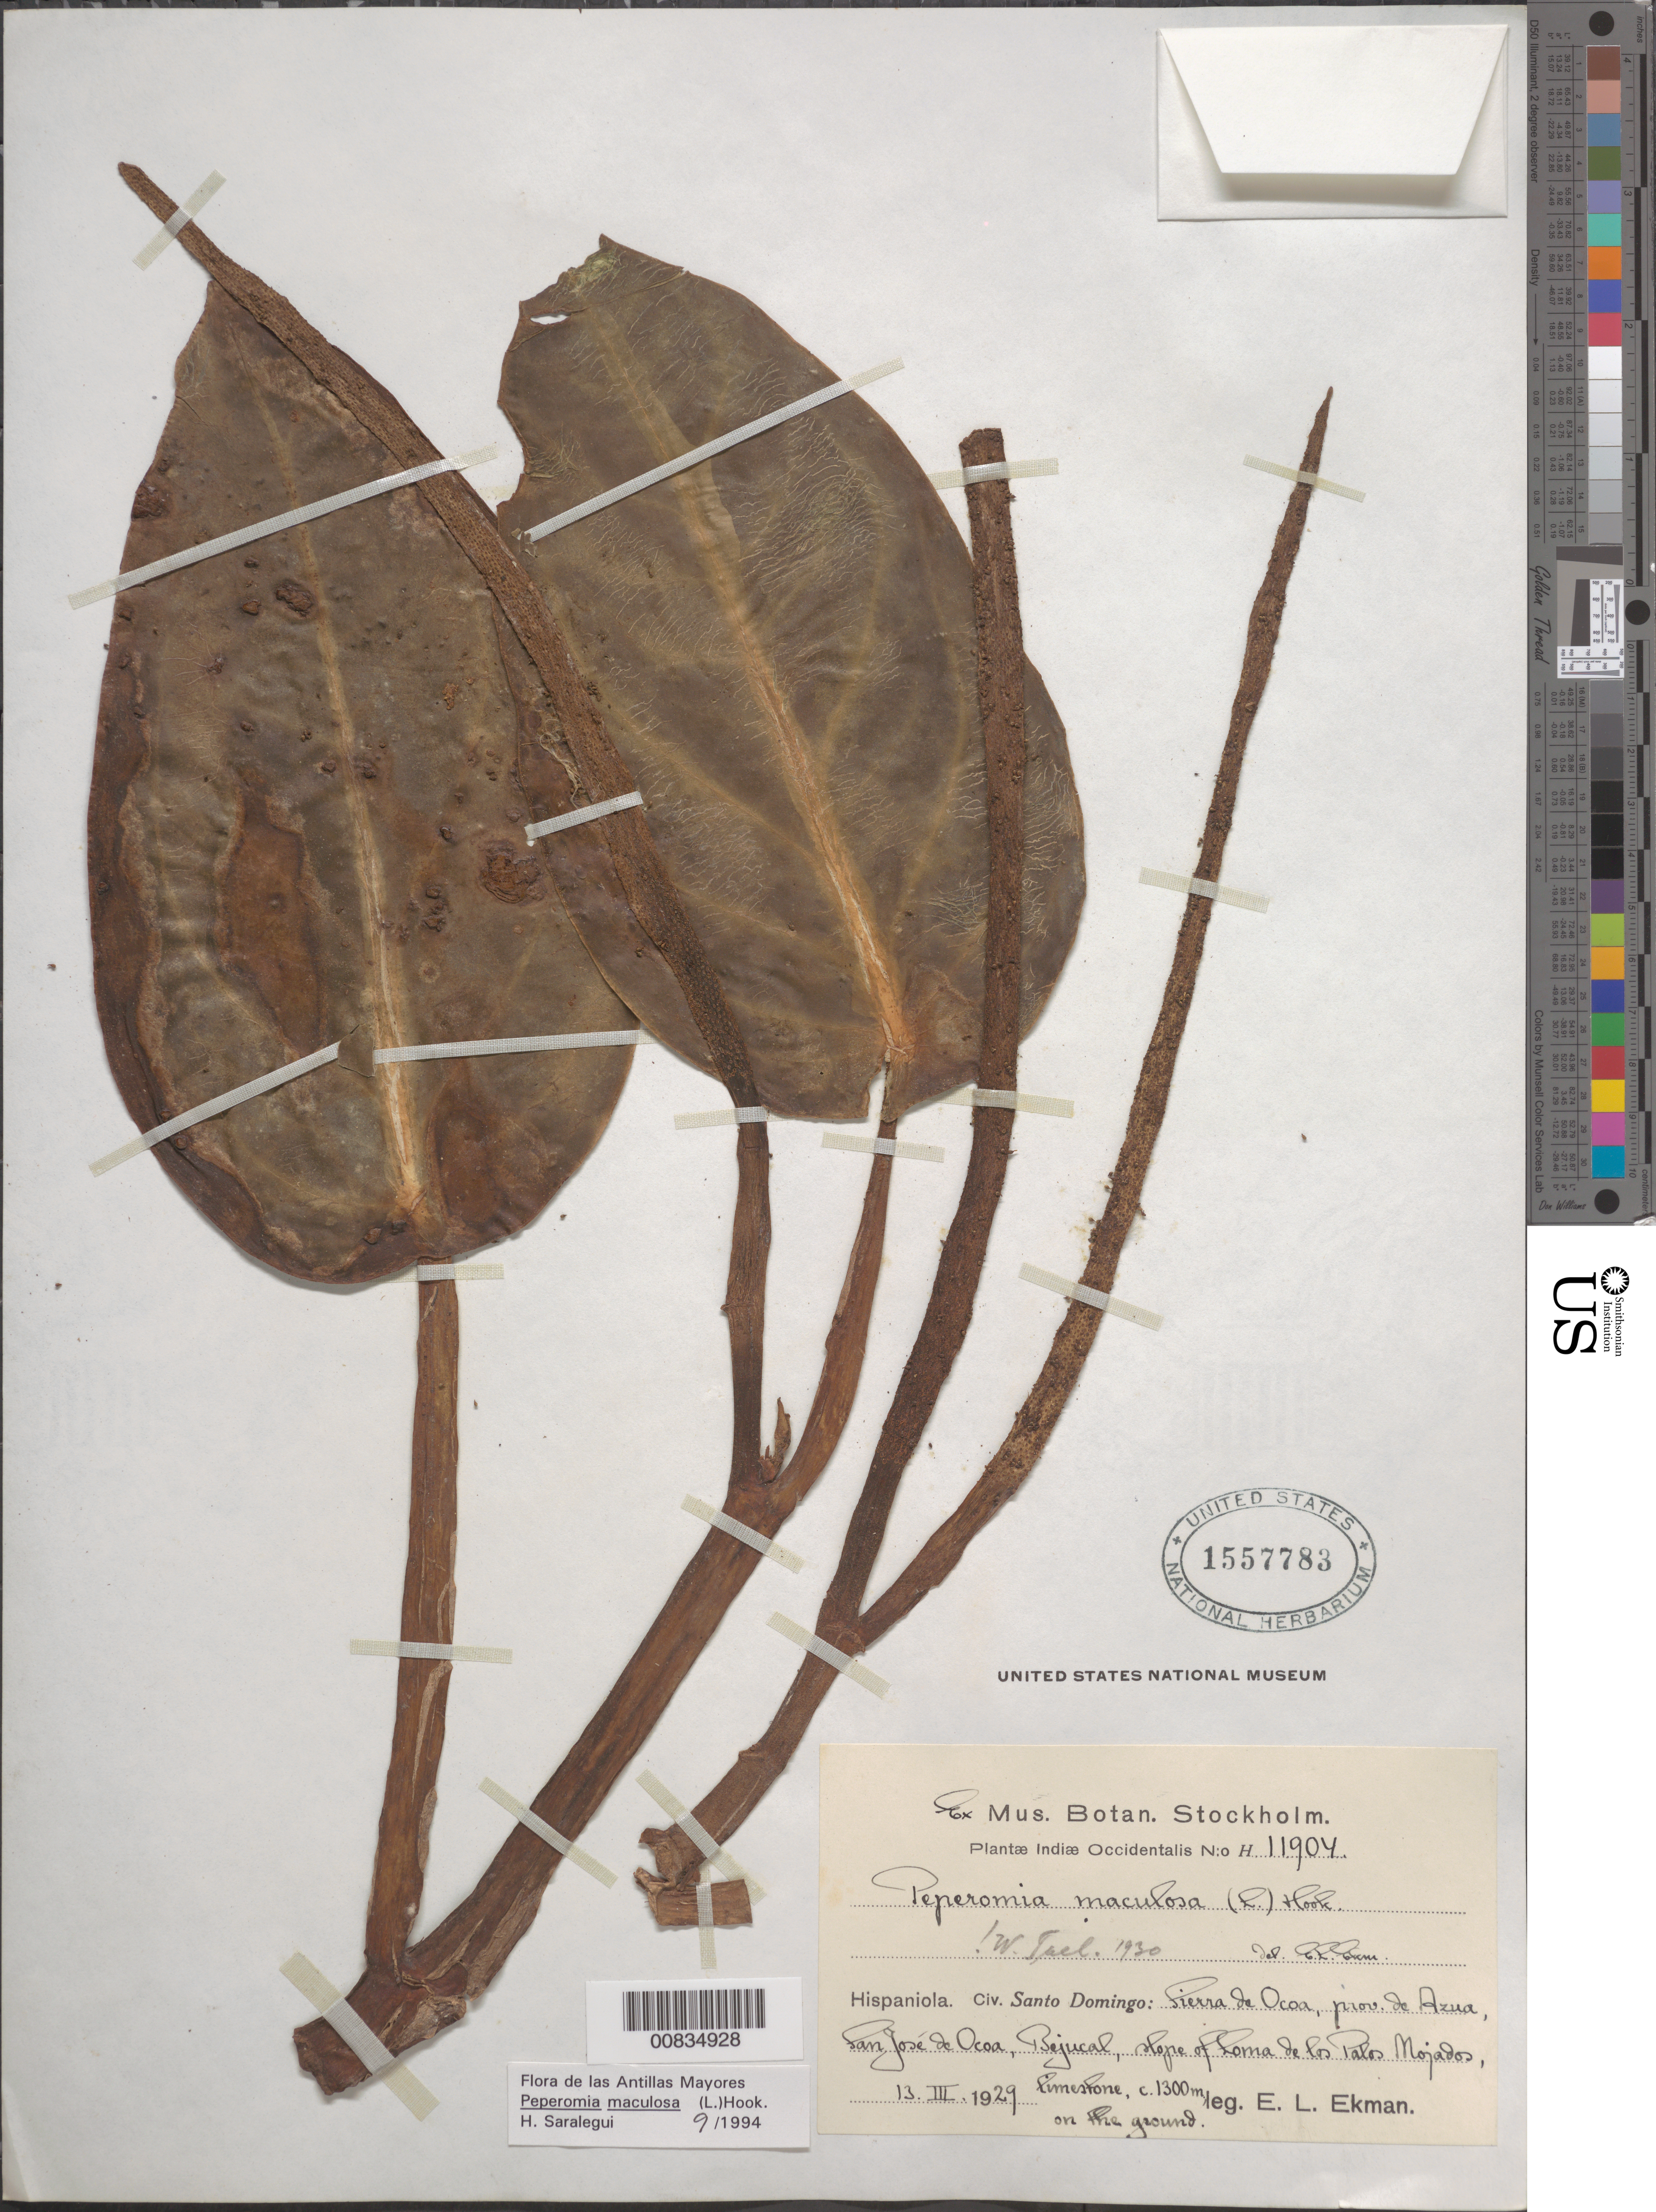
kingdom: Plantae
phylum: Tracheophyta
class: Magnoliopsida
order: Piperales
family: Piperaceae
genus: Peperomia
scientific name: Peperomia maculosa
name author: (L.) Hook.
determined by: Saralegui Boza, H., (HAJB), Jardin Botanico Nacional (Habana)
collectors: E. L. Ekman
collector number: H 11904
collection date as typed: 13 Mar 1929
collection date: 1929-03-13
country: Dominican Republic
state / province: Azua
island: Hispaniola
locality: Sierra de Ocoa, San José de Ocoa, Bejucal. Slope of Loma de los Palos Mojados.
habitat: Limestone, on ground.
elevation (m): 1300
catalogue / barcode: US 1557783